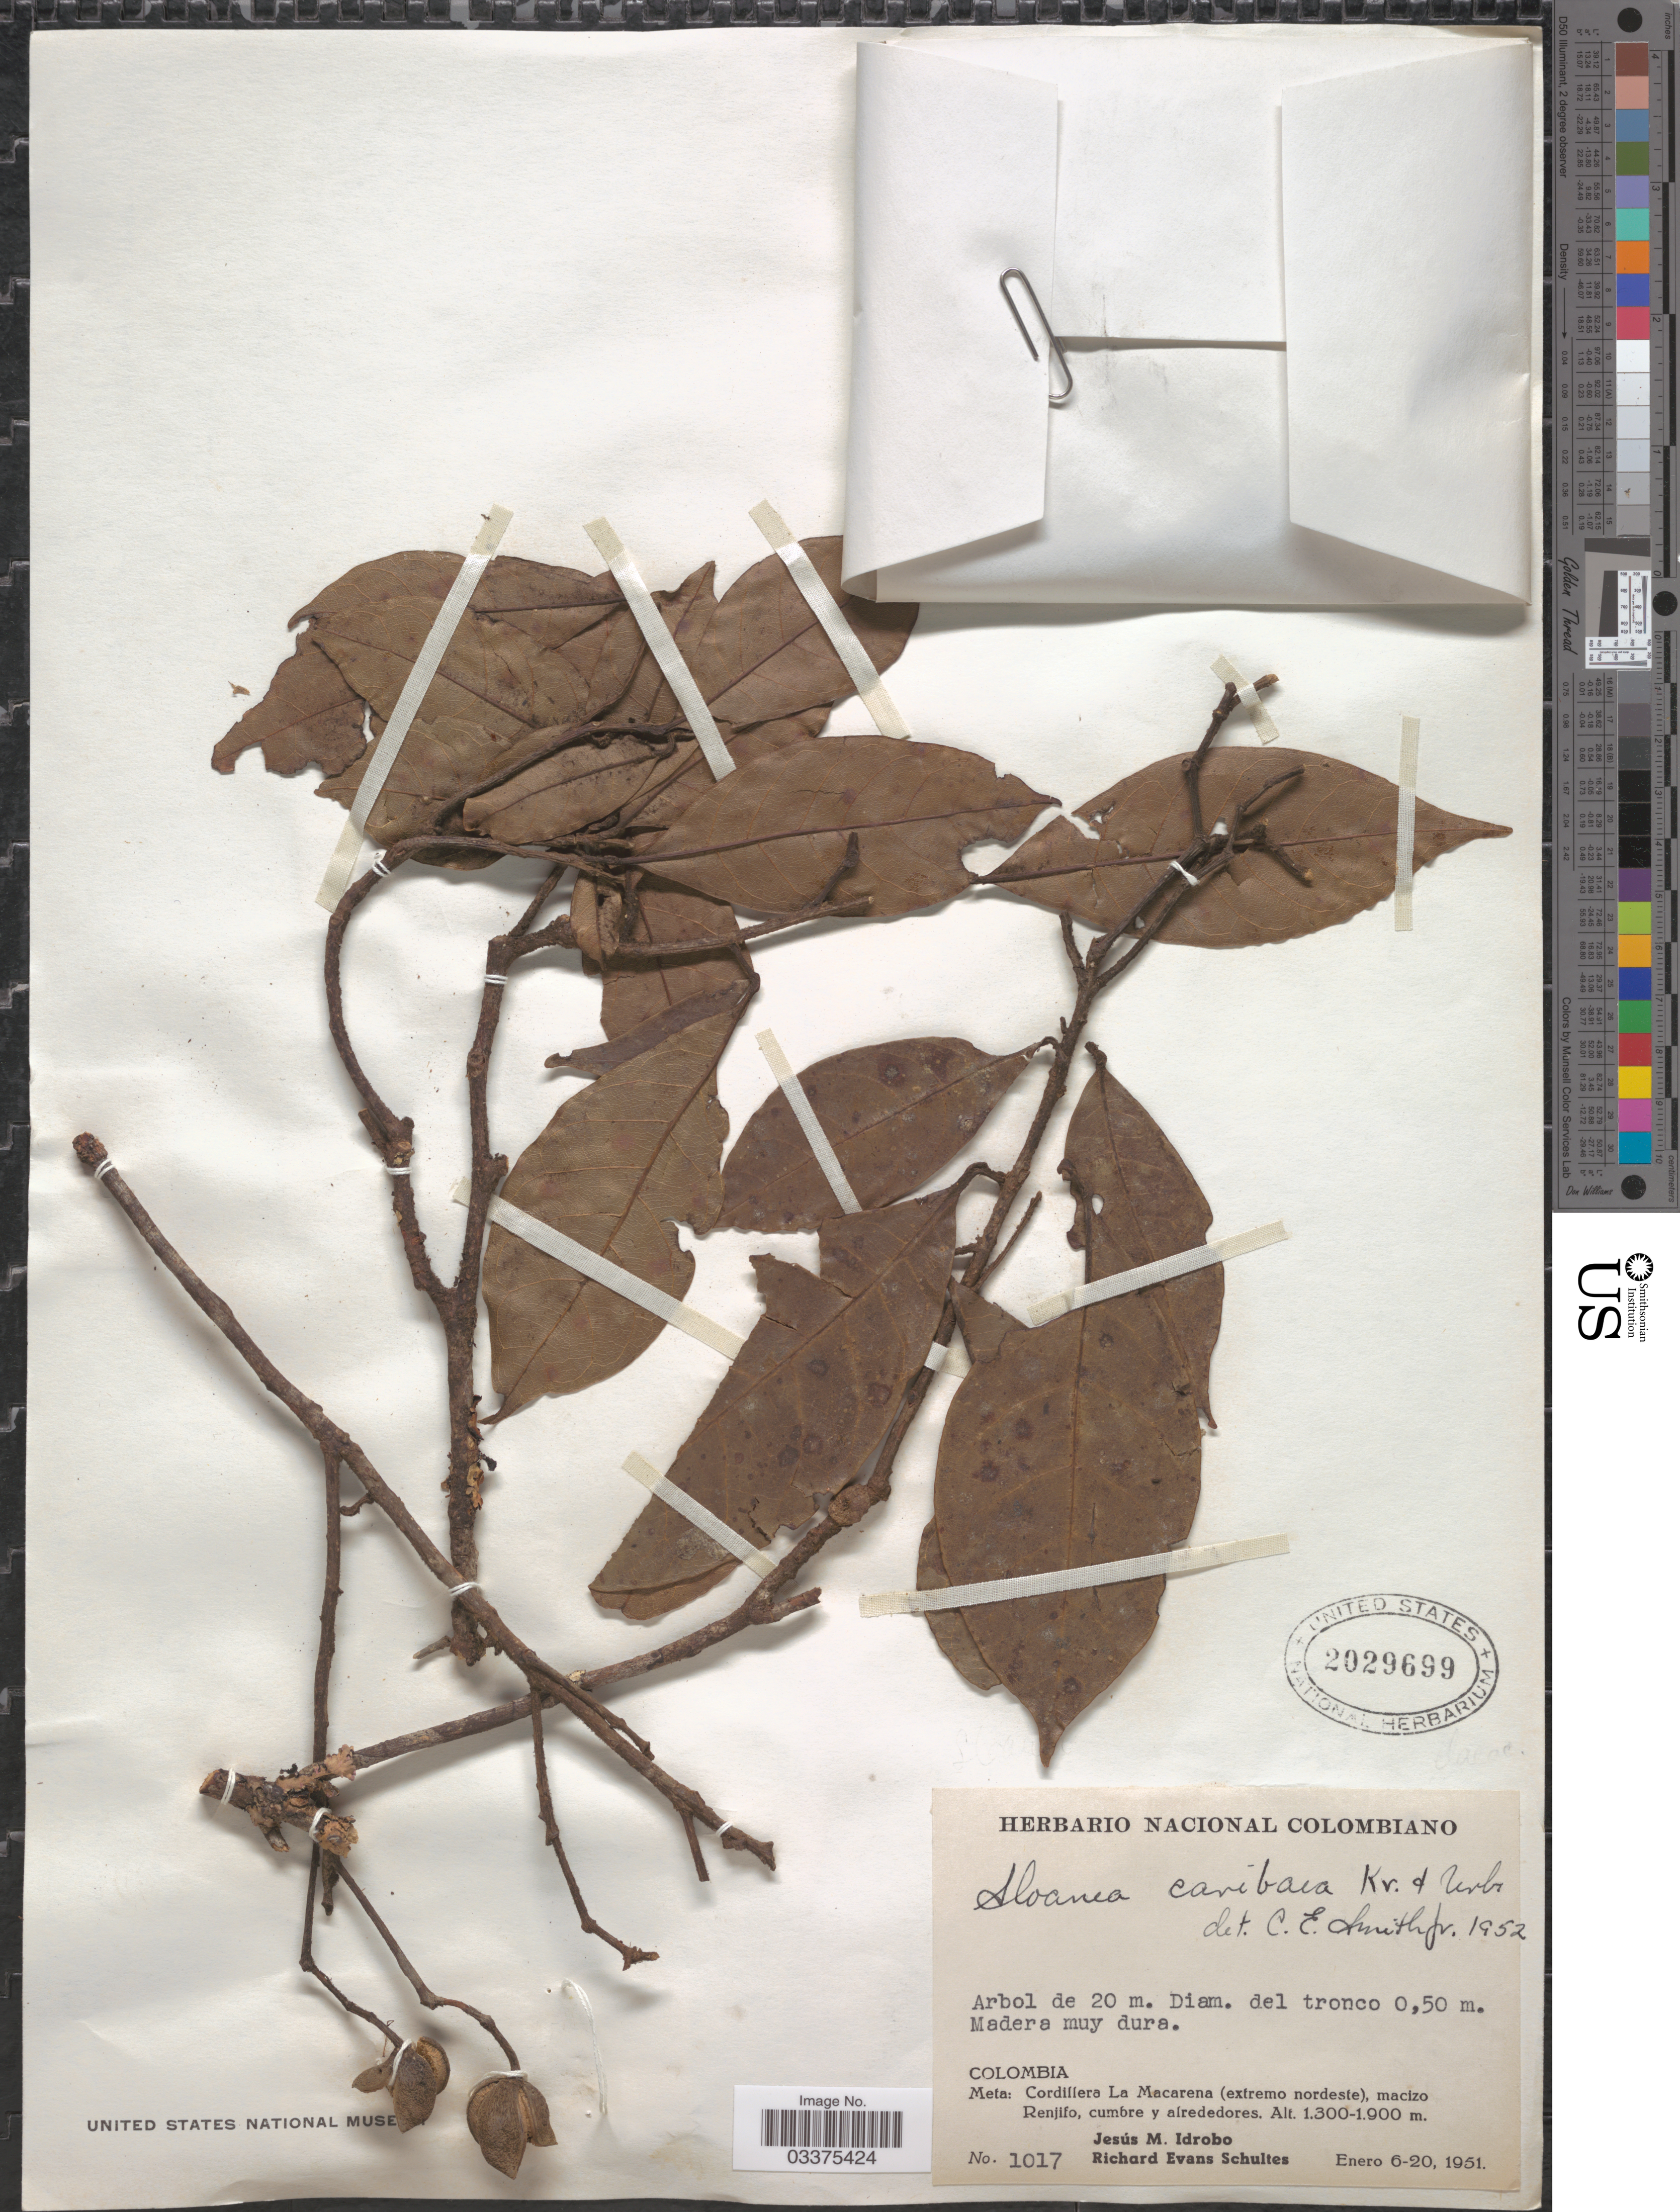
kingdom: Plantae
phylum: Tracheophyta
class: Magnoliopsida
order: Oxalidales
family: Elaeocarpaceae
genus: Sloanea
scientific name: Sloanea caribaea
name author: Krug & Urb. in Duss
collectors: J. M. Idrobo & R. E. Schultes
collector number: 1017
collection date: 1951-01-06/1951-01-20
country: Colombia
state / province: Meta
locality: Cordillera La Macarena (extremo nordeste), macizo Renjifo, cumbre y alrededores.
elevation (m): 1300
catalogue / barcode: US 2029699